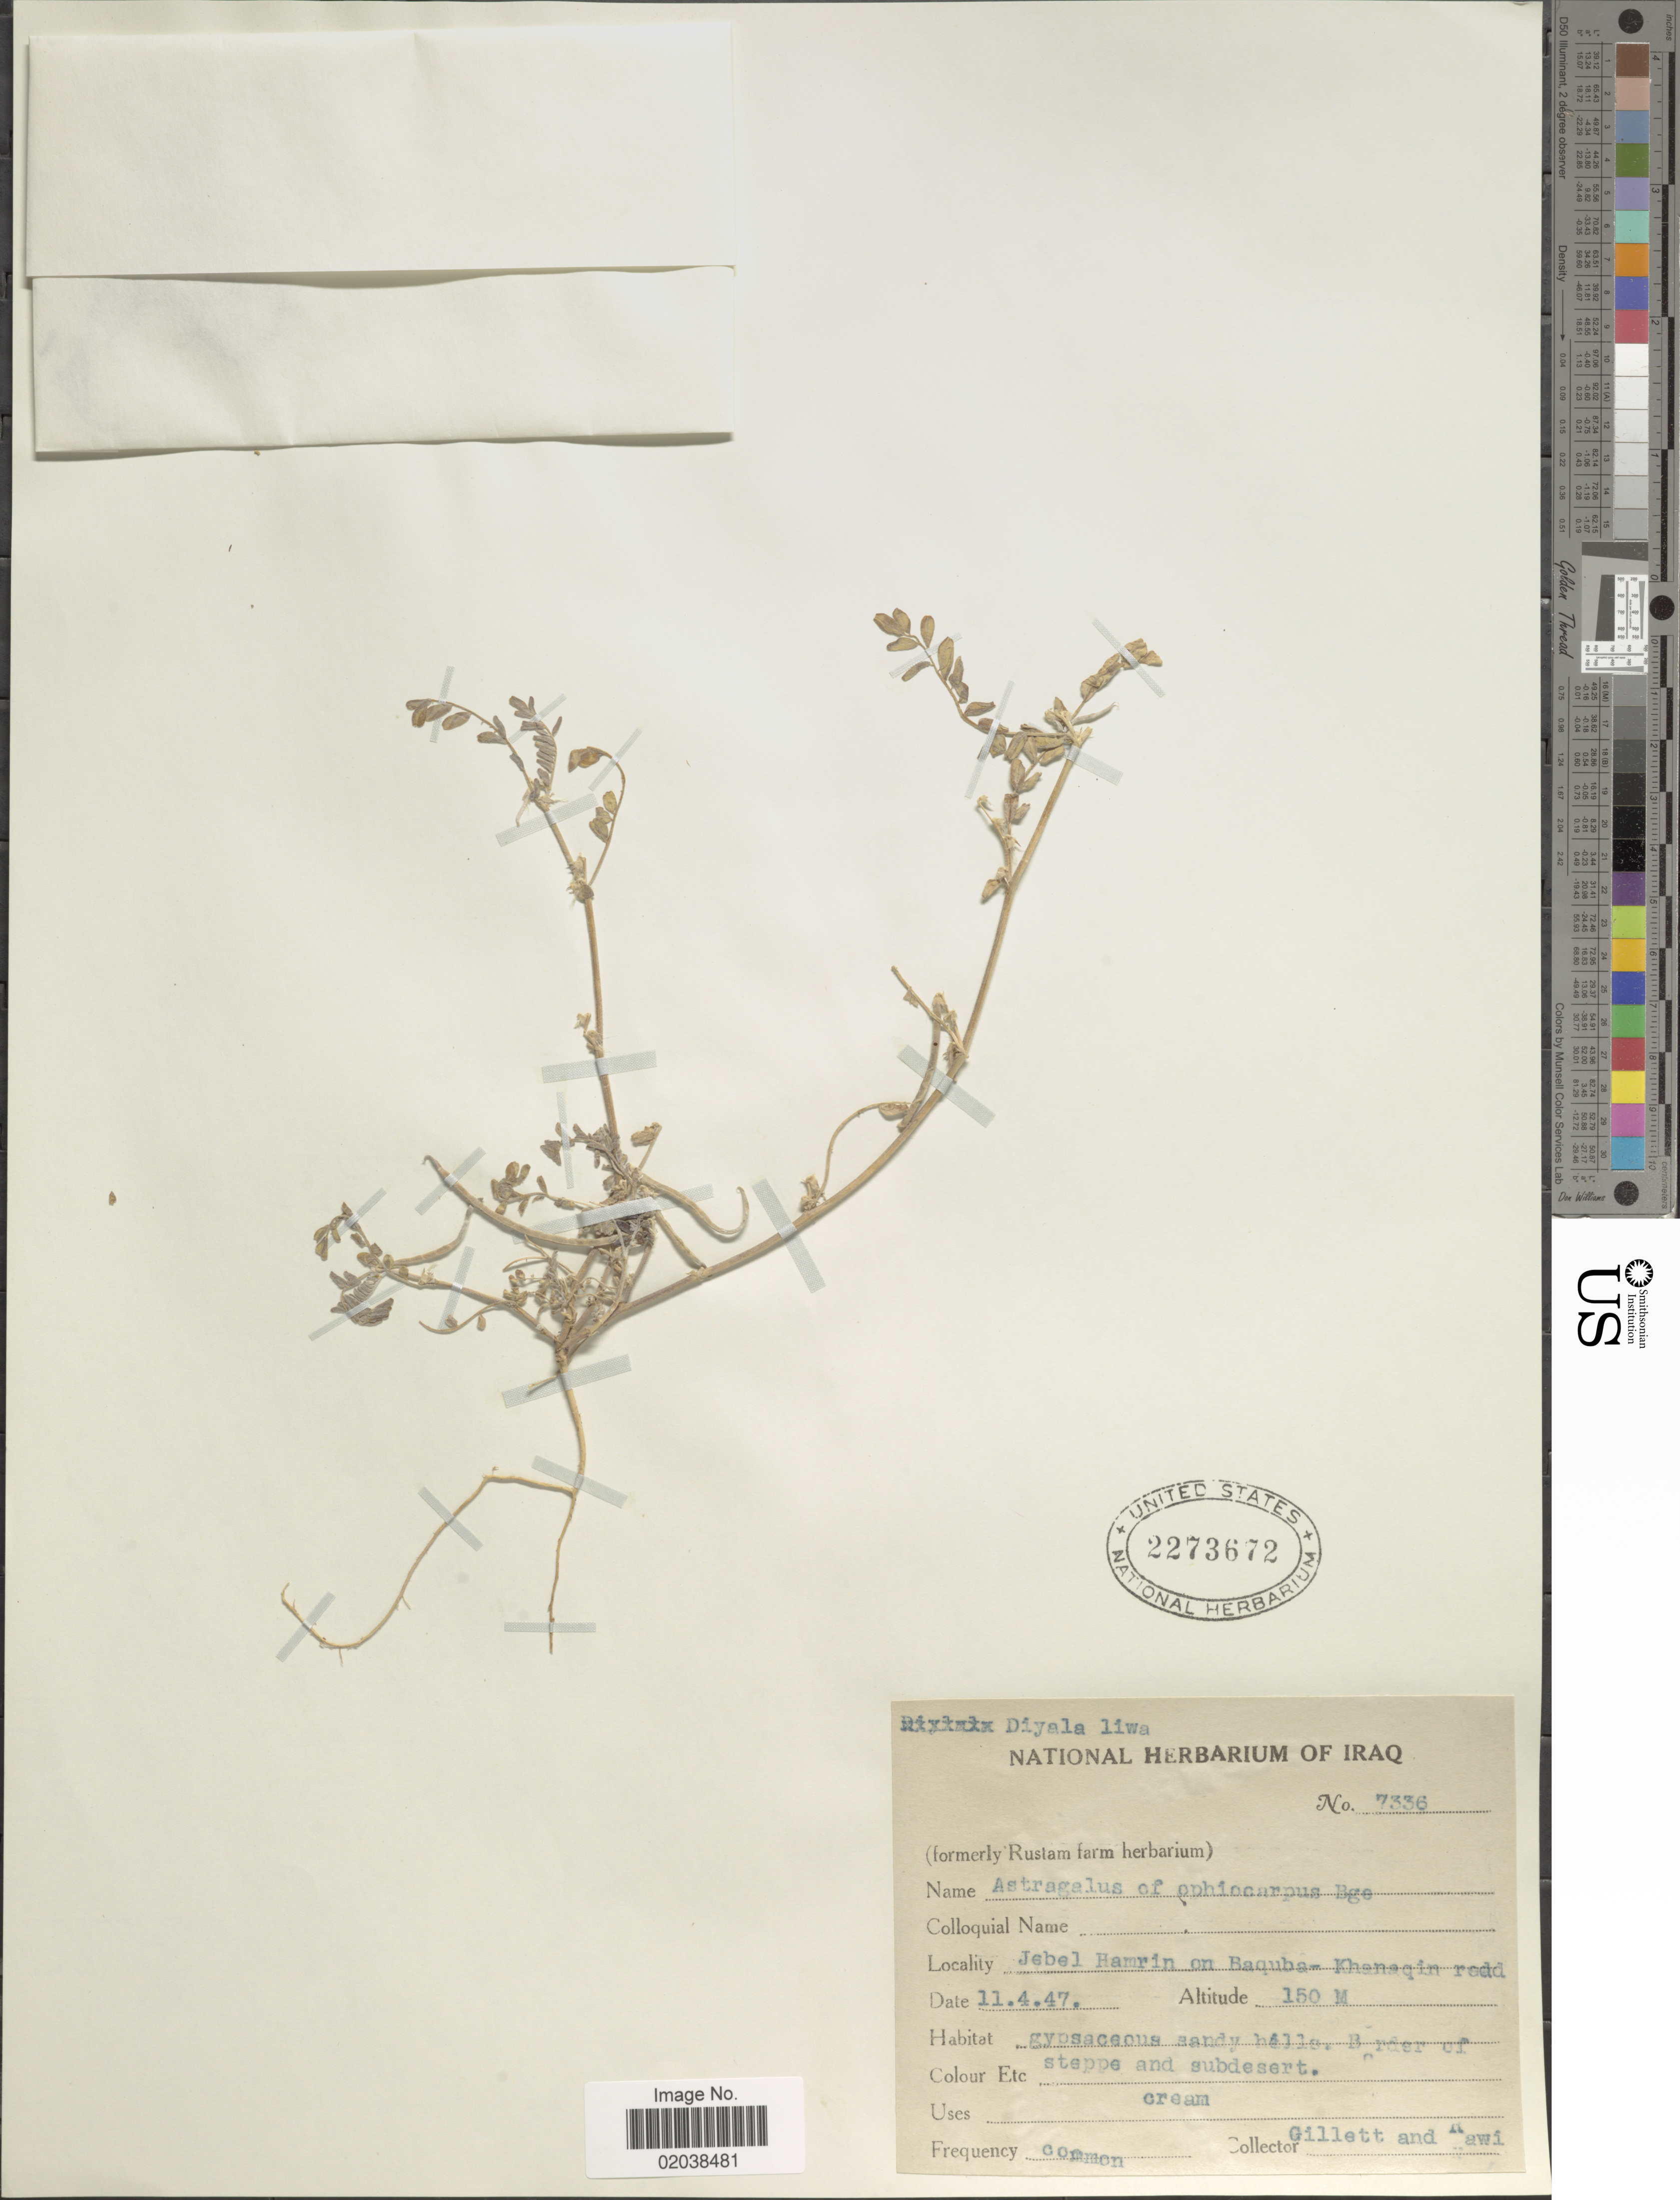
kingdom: Plantae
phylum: Tracheophyta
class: Magnoliopsida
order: Fabales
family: Fabaceae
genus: Astragalus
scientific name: Astragalus ophiocarpus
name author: Benth. ex Boiss.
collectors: Gillett, -- & -. Rawi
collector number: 7336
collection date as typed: Transcribed d/m/y: 11/4/47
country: Iraq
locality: Jebel Hamrin on Baquba - Khanaqin road [interpreted]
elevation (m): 150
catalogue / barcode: US 2273672